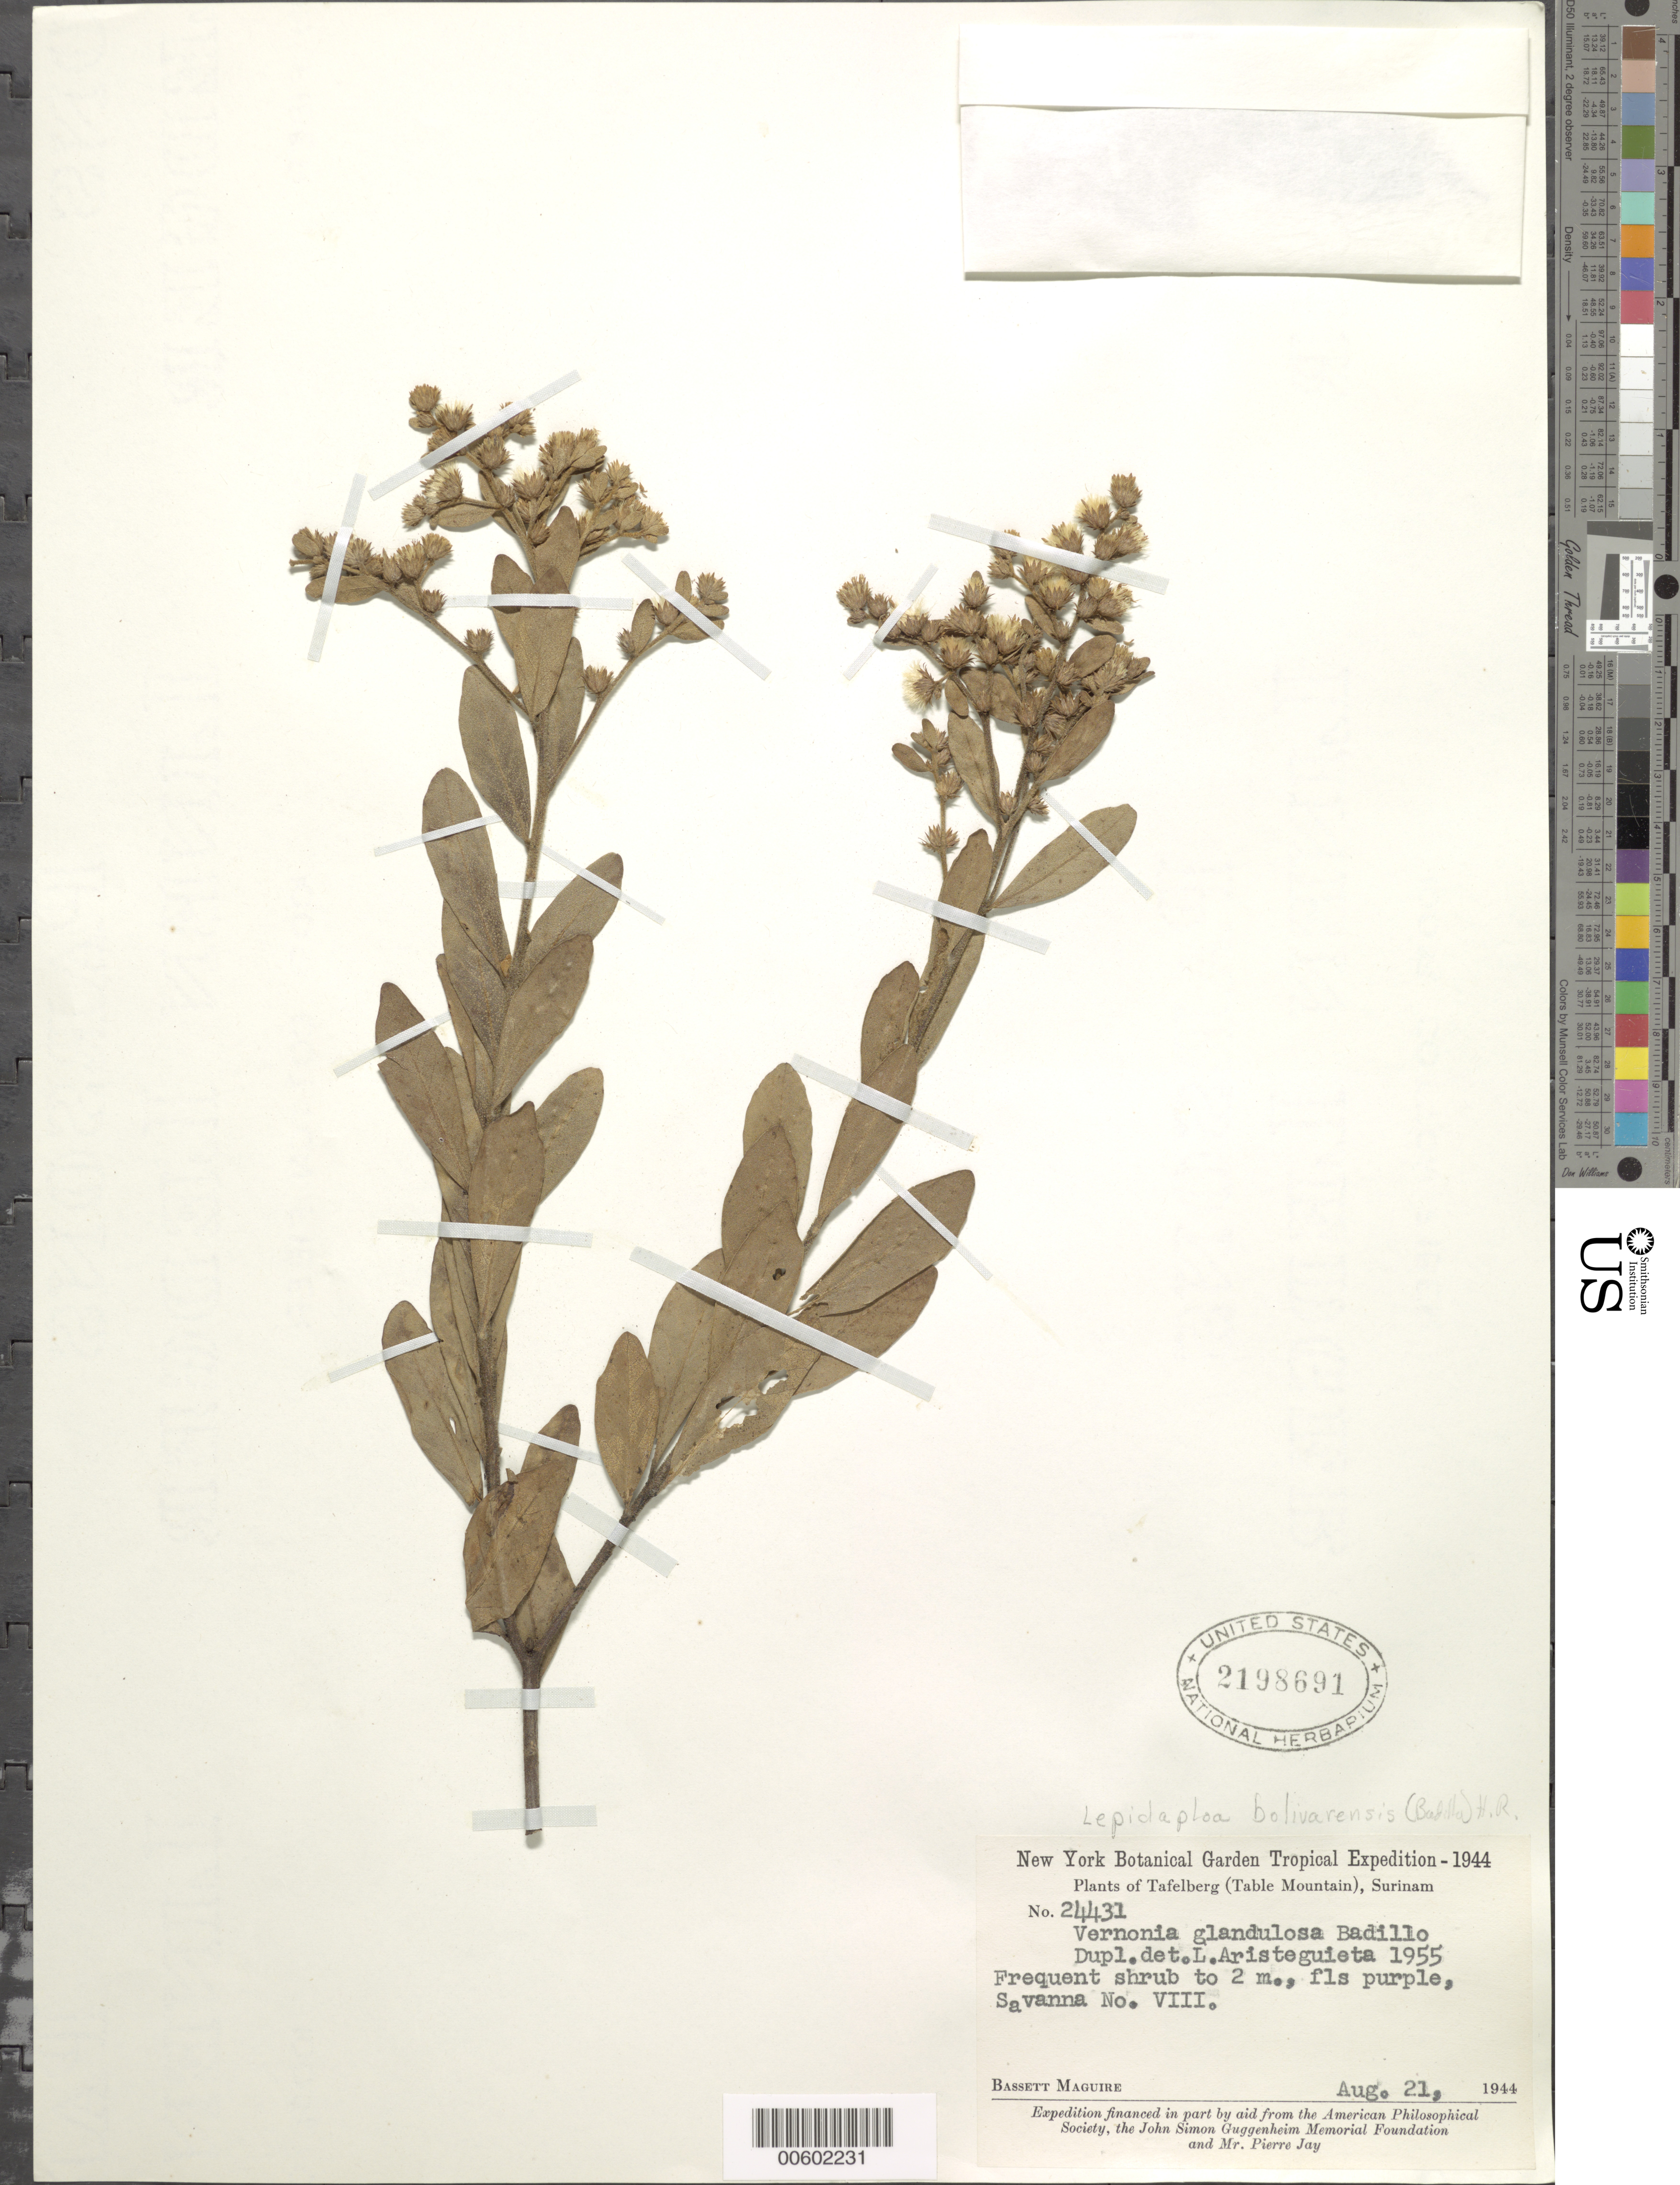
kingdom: Plantae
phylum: Tracheophyta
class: Magnoliopsida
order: Asterales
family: Asteraceae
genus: Lepidaploa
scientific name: Lepidaploa bolivarensis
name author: (V.M. Badillo) H. Rob.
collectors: B. Maguire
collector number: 24431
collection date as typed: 21-Aug-44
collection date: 1944-08-21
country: Suriname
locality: Tafelberg (Table Mountain), Savanna VIII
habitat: Savanna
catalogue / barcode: US 2198691